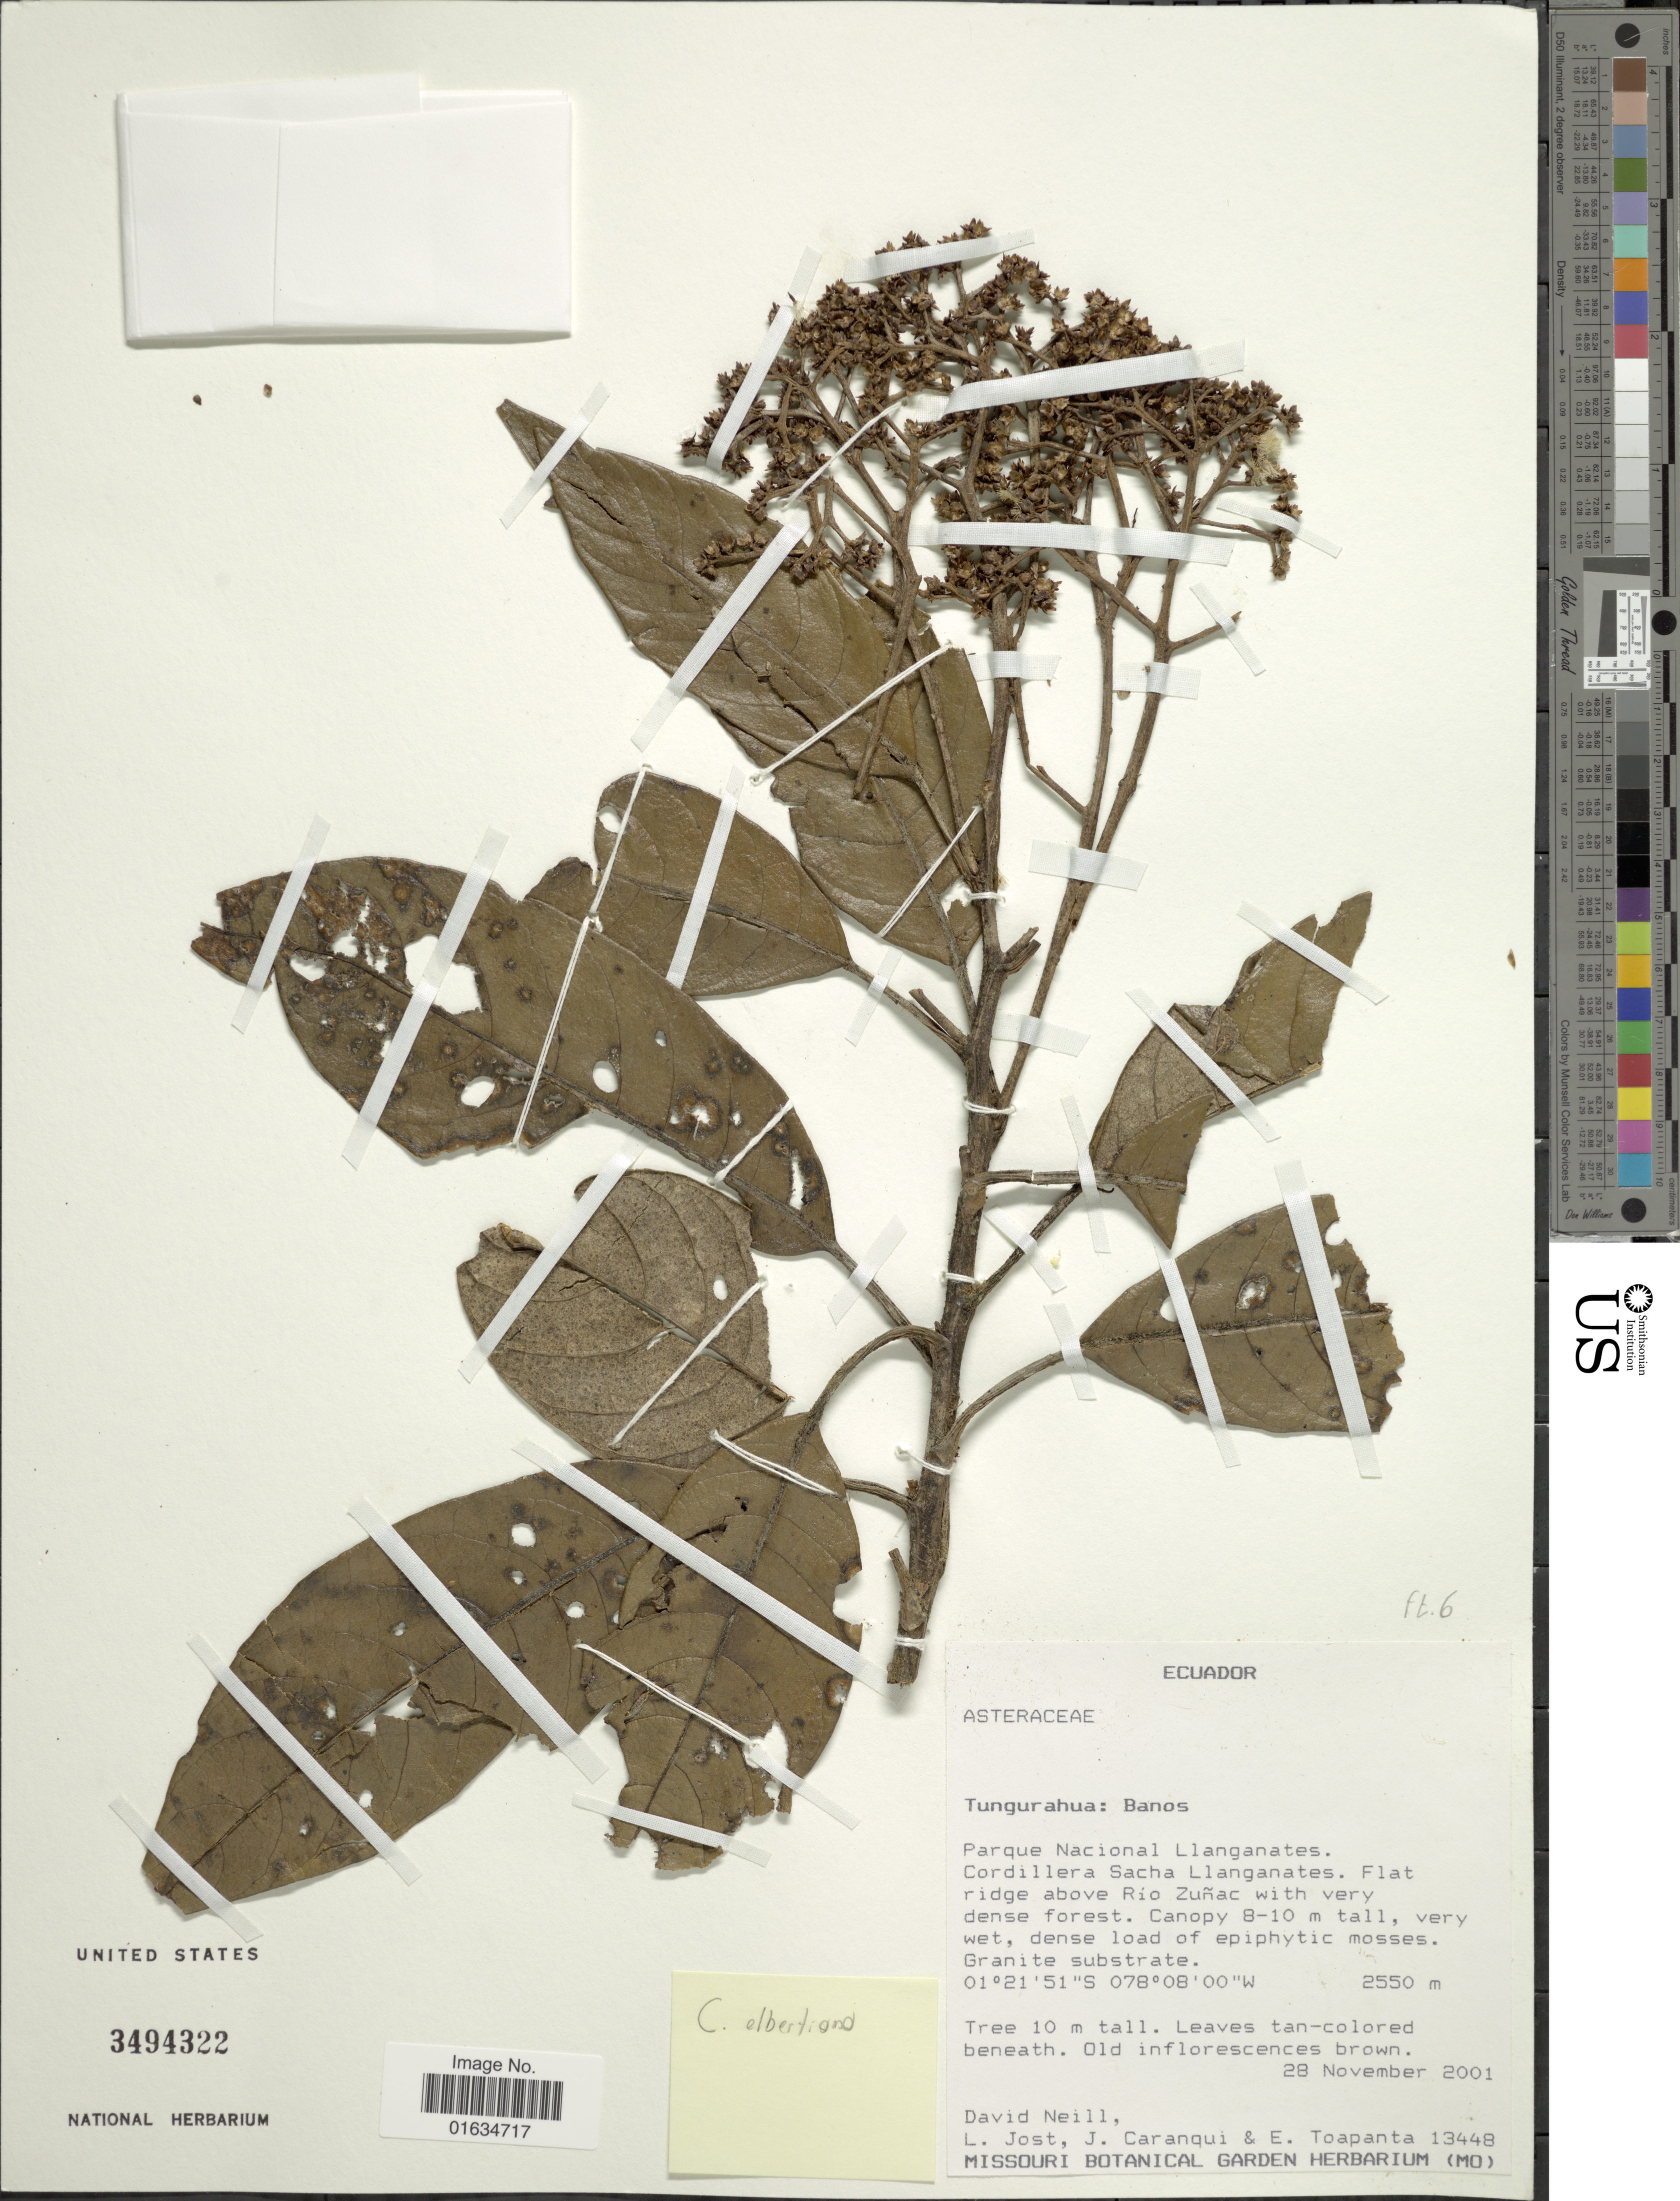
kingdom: Plantae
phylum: Tracheophyta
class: Magnoliopsida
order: Asterales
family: Asteraceae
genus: Critoniopsis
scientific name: Critoniopsis cerulosa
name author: Haro-C. & H. Rob.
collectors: D. A. Neill, L. Jost, J. Caranqui & E. Toapanta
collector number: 13448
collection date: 2001-11-28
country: Ecuador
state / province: Tungurahua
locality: Banos, Parque Nafional Llanganates, Cordillera Sacha Llanganates, flat ridge above Rio Zuñac with very dense forest.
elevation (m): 2550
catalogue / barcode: US 3494322